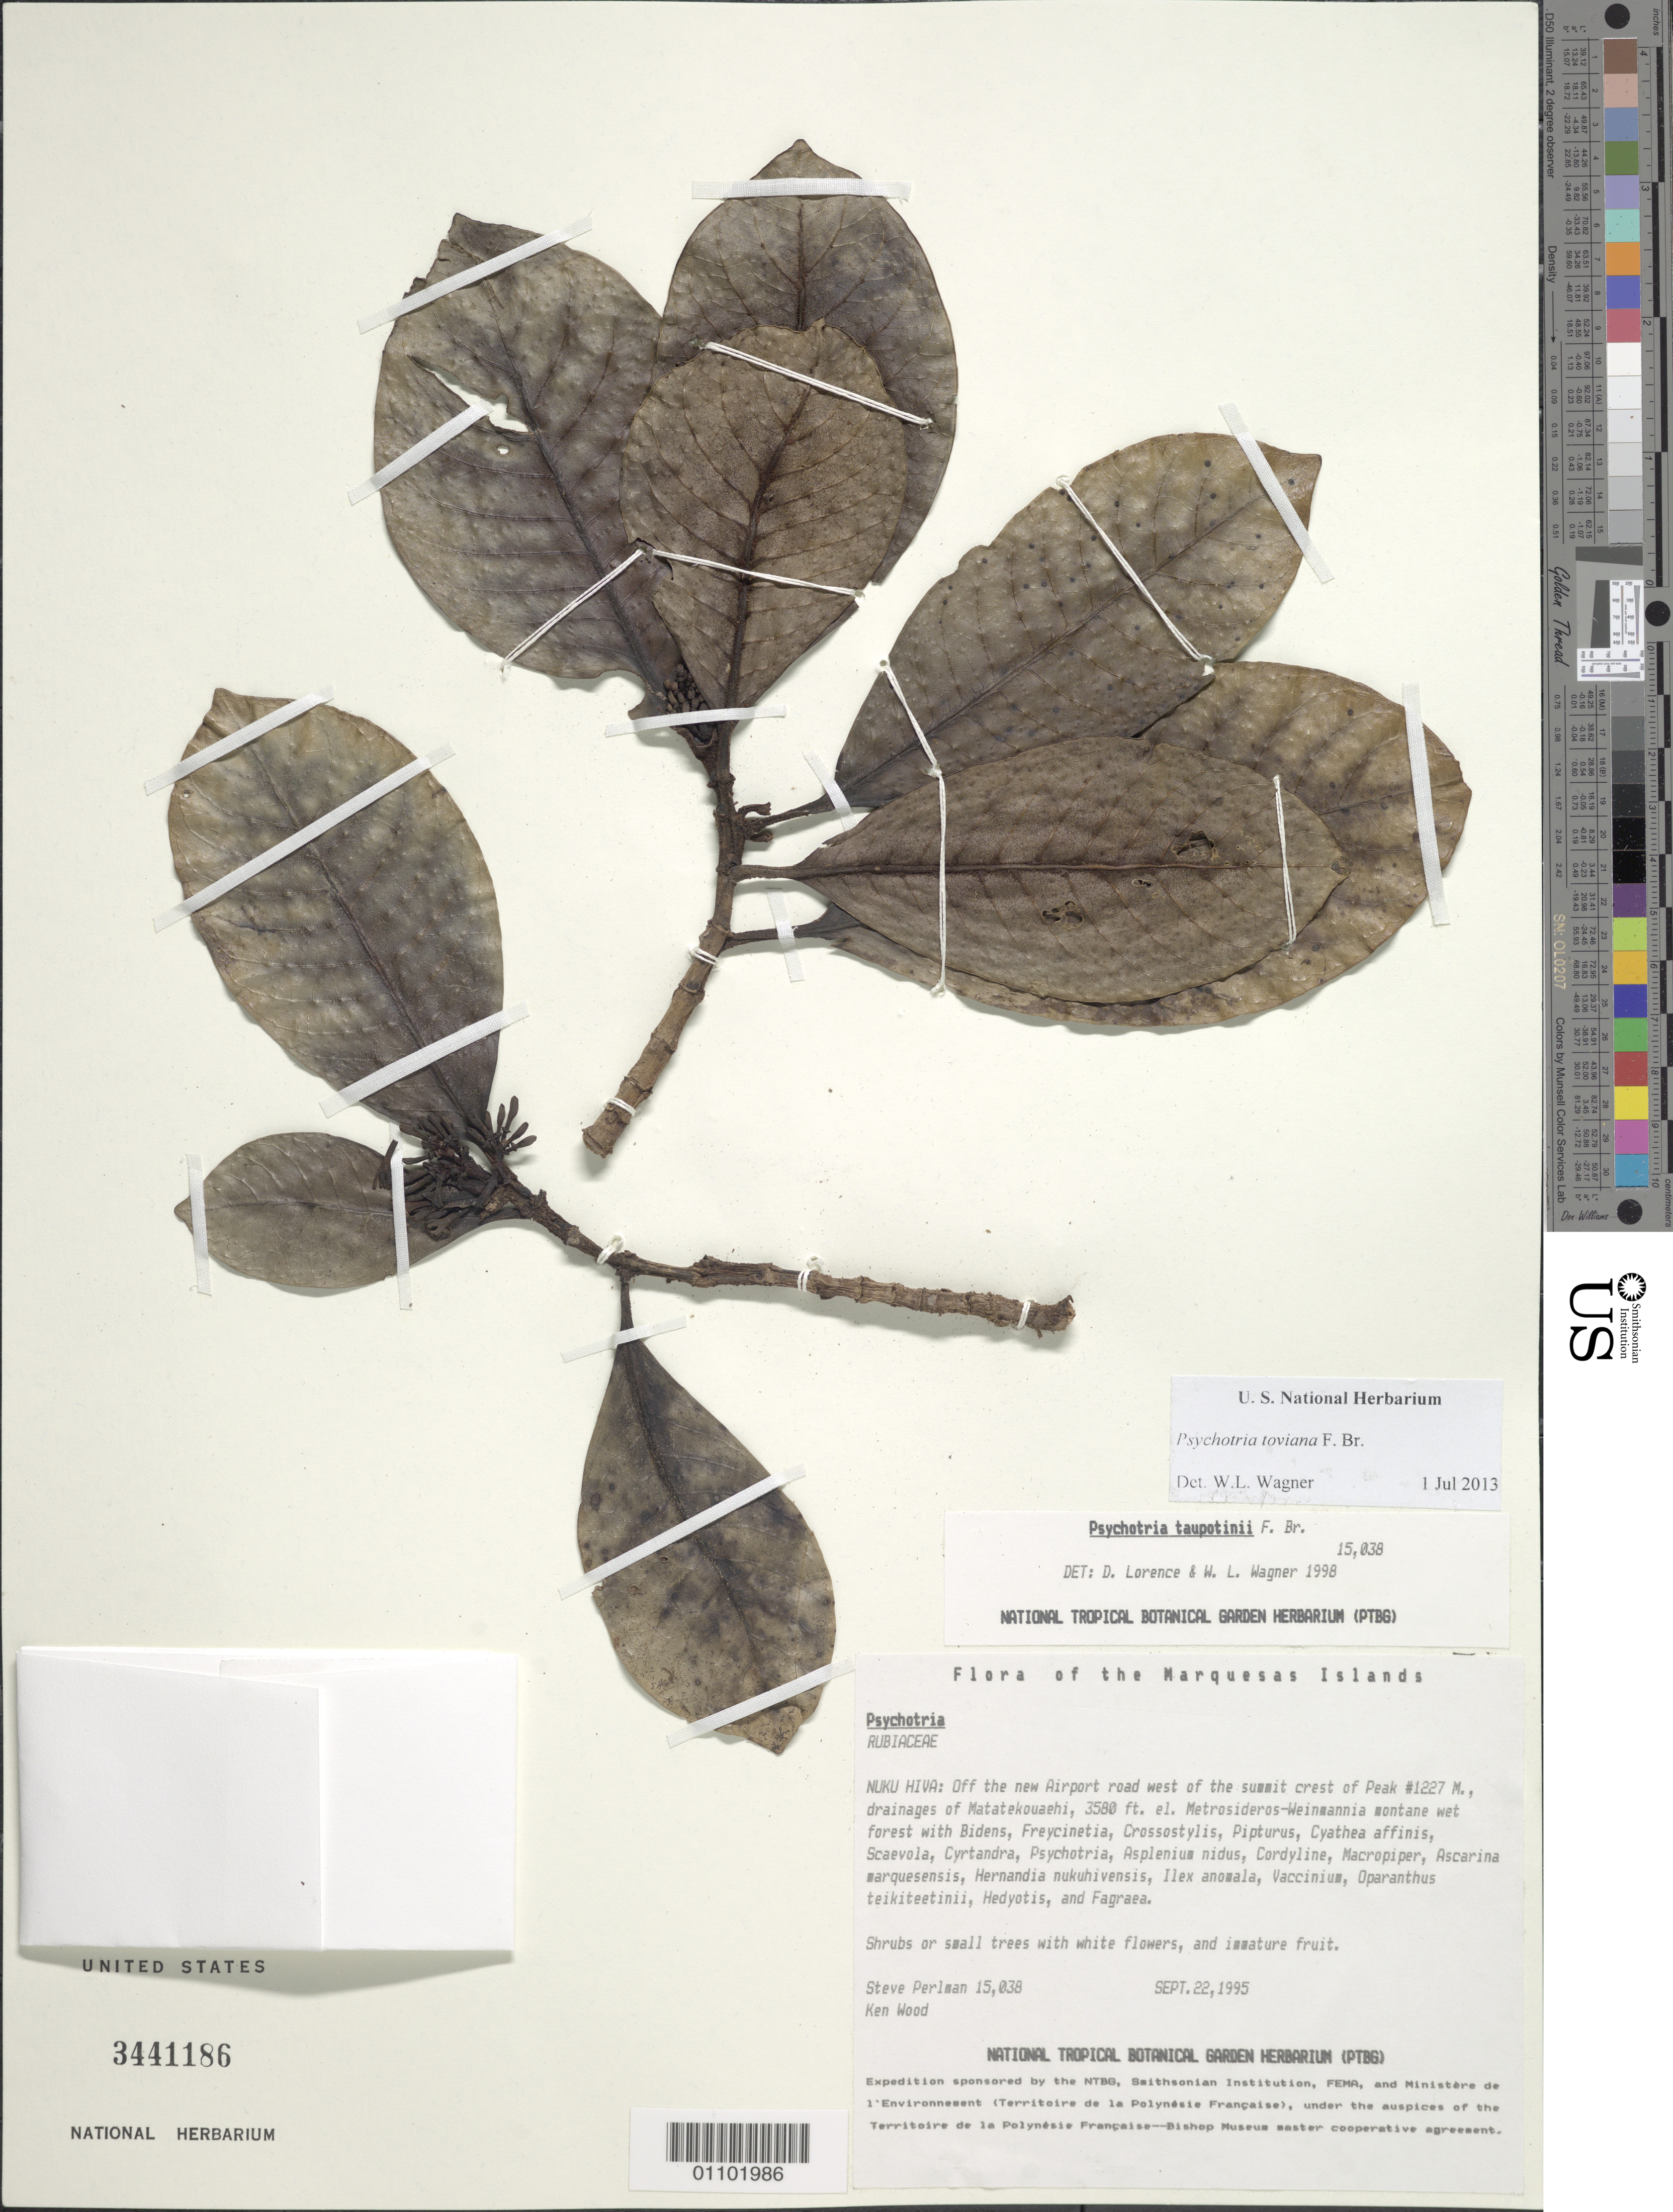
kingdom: Plantae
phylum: Tracheophyta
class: Magnoliopsida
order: Gentianales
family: Rubiaceae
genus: Psychotria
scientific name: Psychotria toviana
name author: F. Br.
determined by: Lorence, David H.; Wagner, W. H.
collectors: S. P. Perlman & K. R. Wood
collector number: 15038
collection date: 1995-09-22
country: French Polynesia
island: Nuku Hiva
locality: Off new Airport road, W of summit crest, W of Peak #1227 M., drainages of Matatekouaehi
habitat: In Metrosideros - Weinmannia montane wet forest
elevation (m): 1091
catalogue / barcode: US 3441186